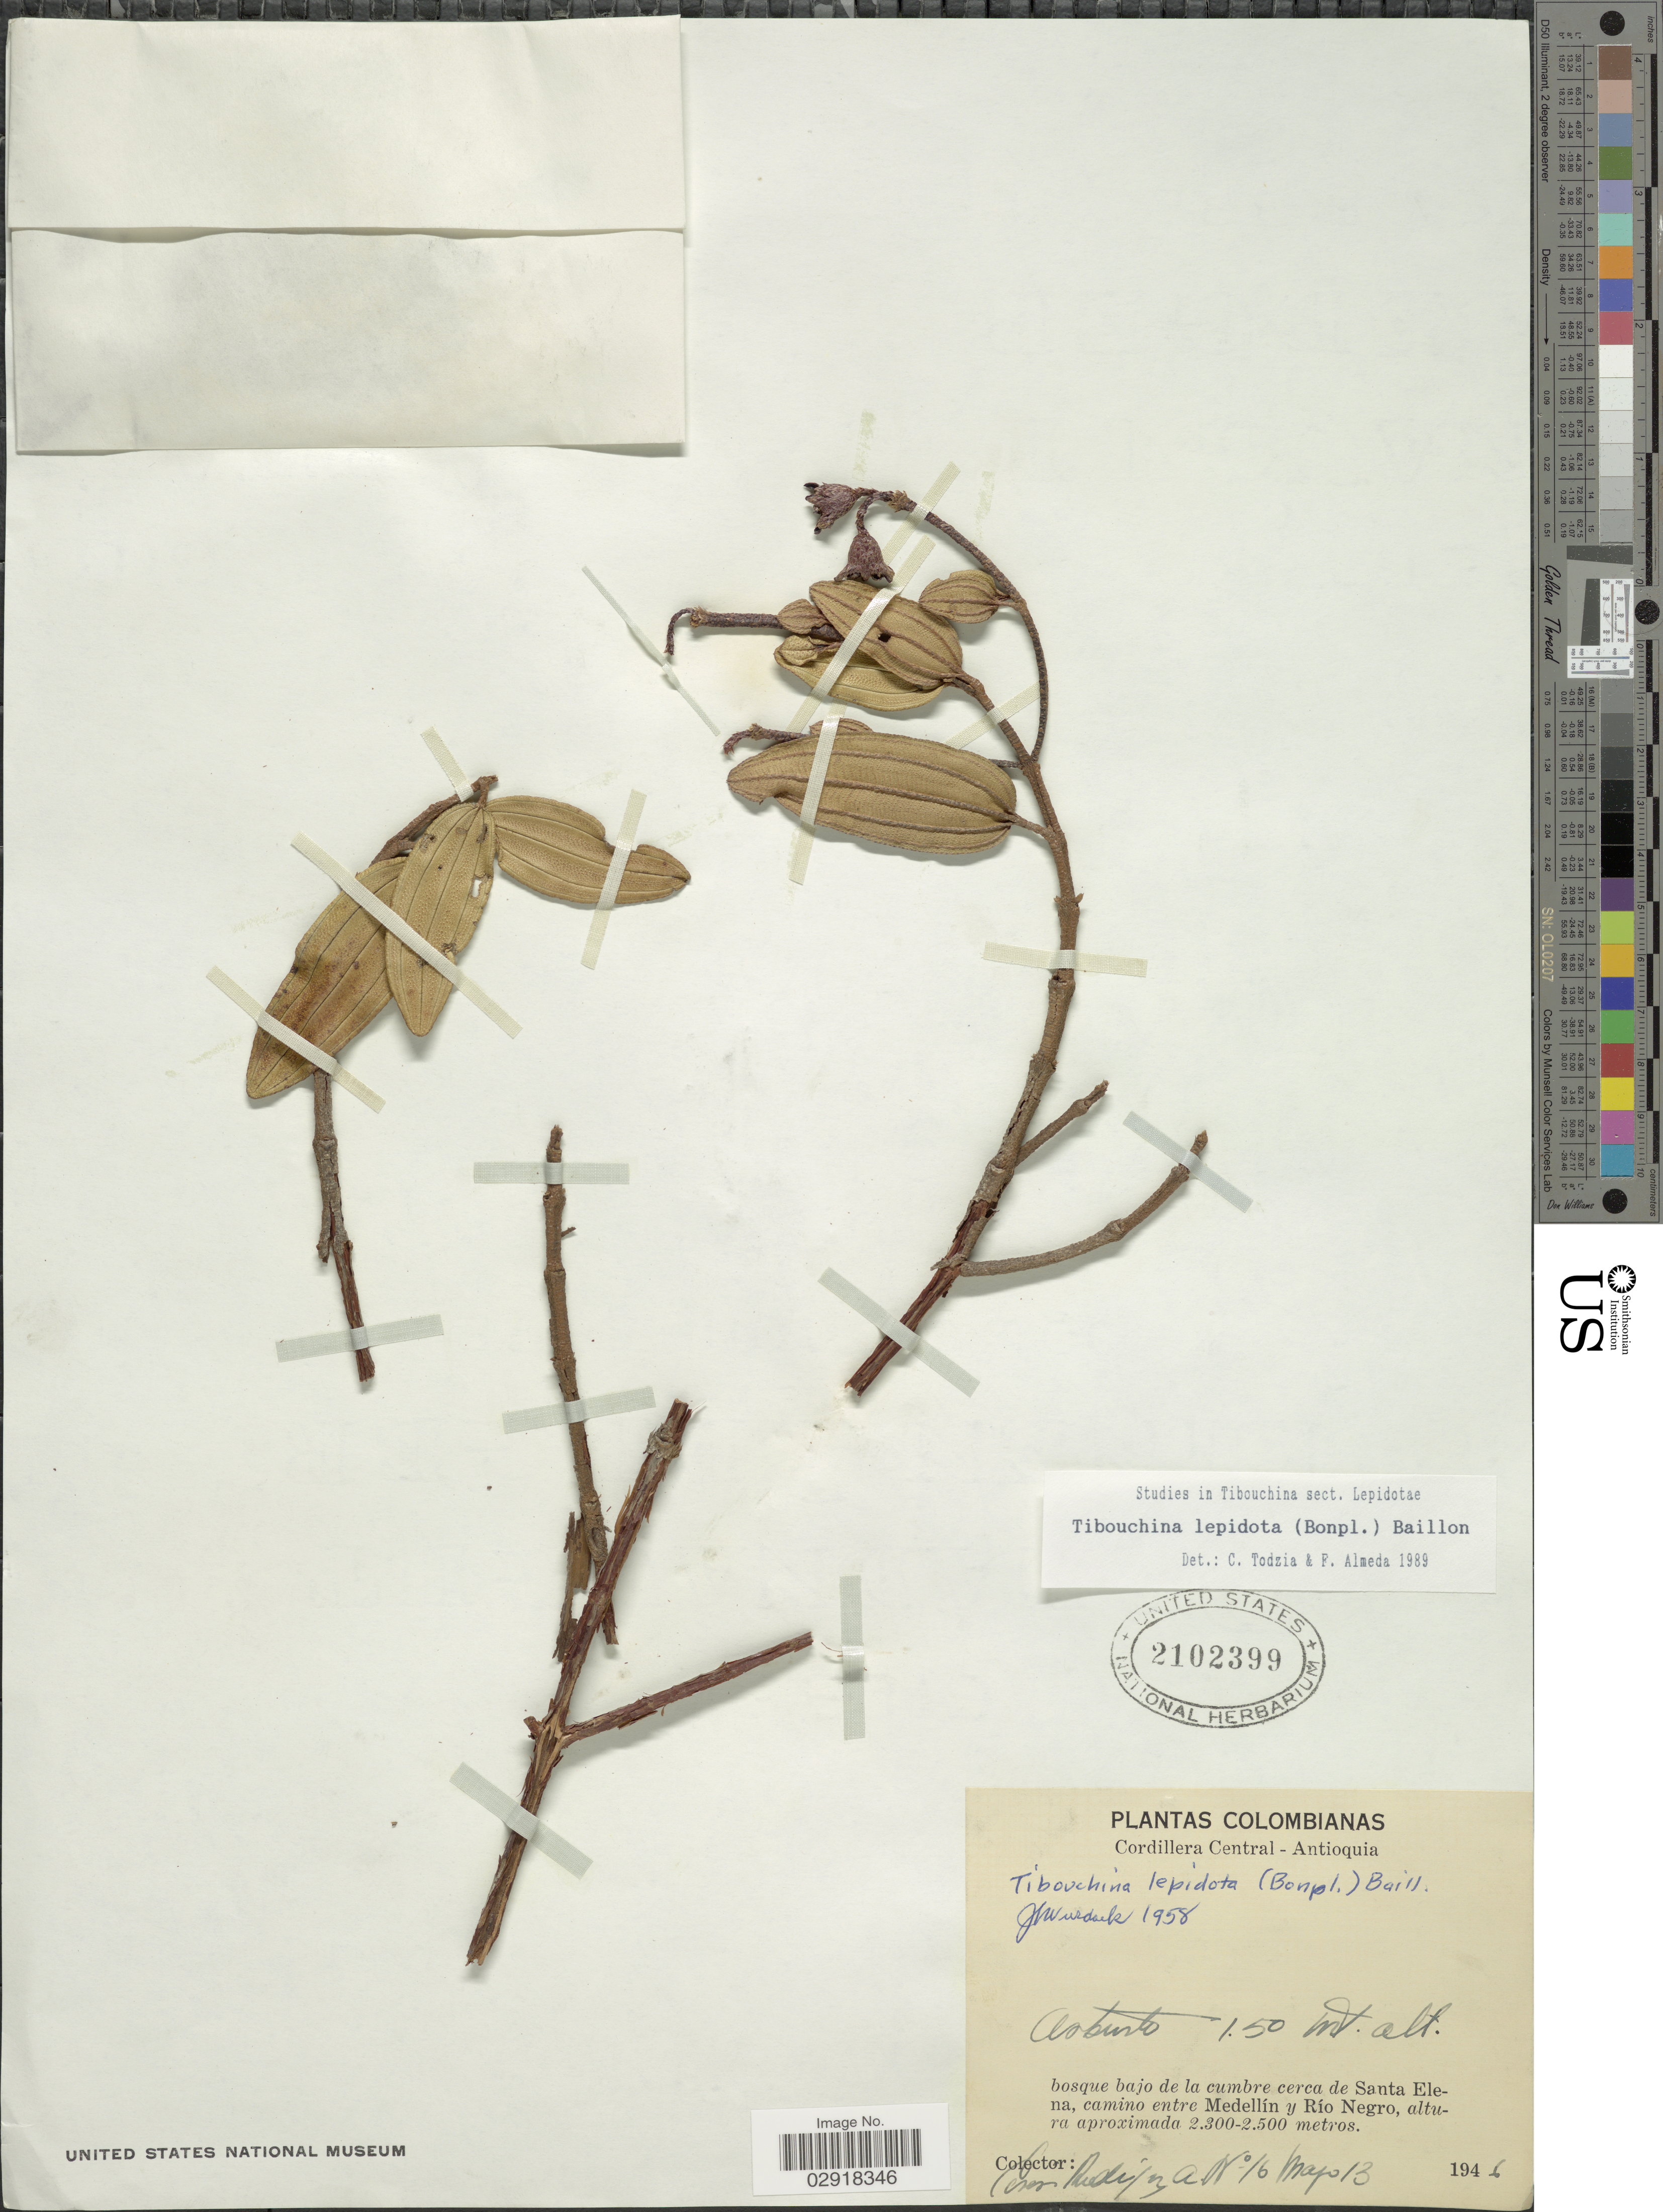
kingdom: Plantae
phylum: Tracheophyta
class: Magnoliopsida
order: Myrtales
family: Melastomataceae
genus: Andesanthus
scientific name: Andesanthus lepidotus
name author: (Humb. & Bonpl.) P.J.F. Guim. & Michelang.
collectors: E. Rudy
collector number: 16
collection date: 1946-05-13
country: Colombia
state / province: Antioquia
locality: Cordillera Central, bosque bajo de la cumbre cerca de Santa Elena, camino entre Medellín y Río Negro.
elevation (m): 2300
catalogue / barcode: US 2102399